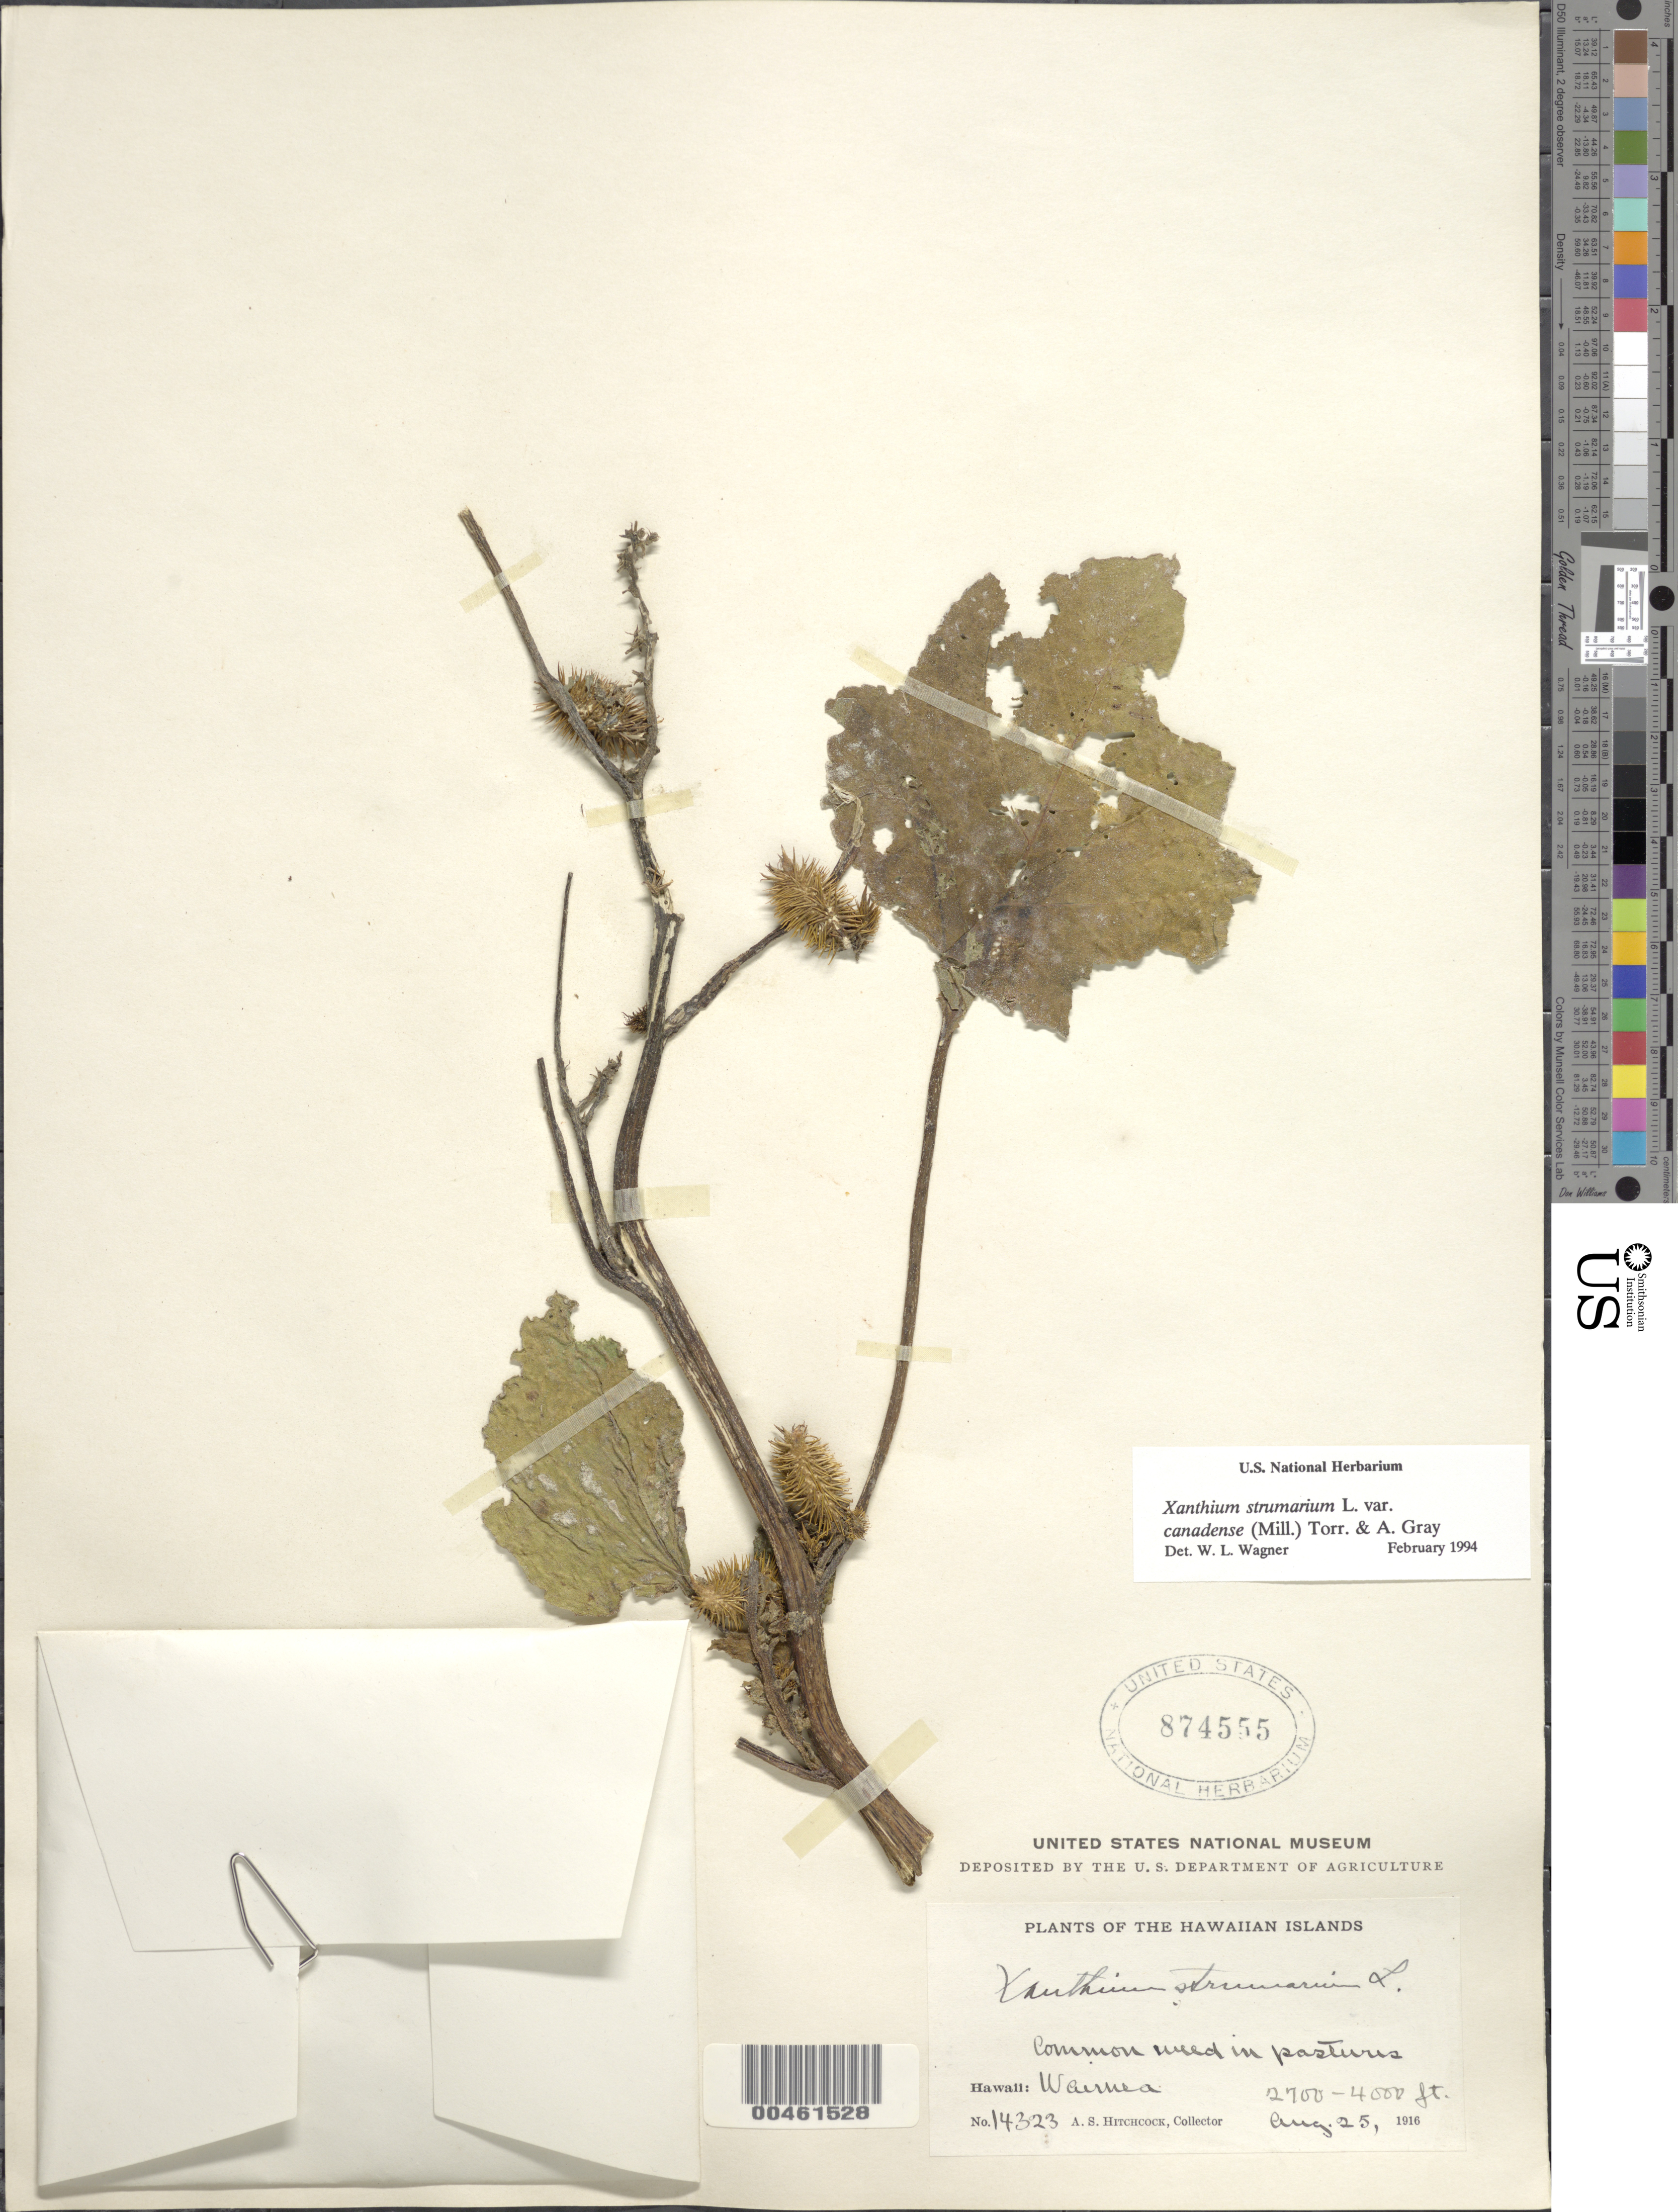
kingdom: Plantae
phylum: Tracheophyta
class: Magnoliopsida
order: Asterales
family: Asteraceae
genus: Xanthium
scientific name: Xanthium strumarium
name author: L.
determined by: Wagner, W. L., (BOT), Smithsonian Institution - National Museum of Natural History (UNITED STATES)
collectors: A. S. Hitchcock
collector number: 14323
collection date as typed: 25 Aug 1916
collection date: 1916-08-25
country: United States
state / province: Hawaii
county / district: Kauai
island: Kaua'i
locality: Waimea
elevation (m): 823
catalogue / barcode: US 874555